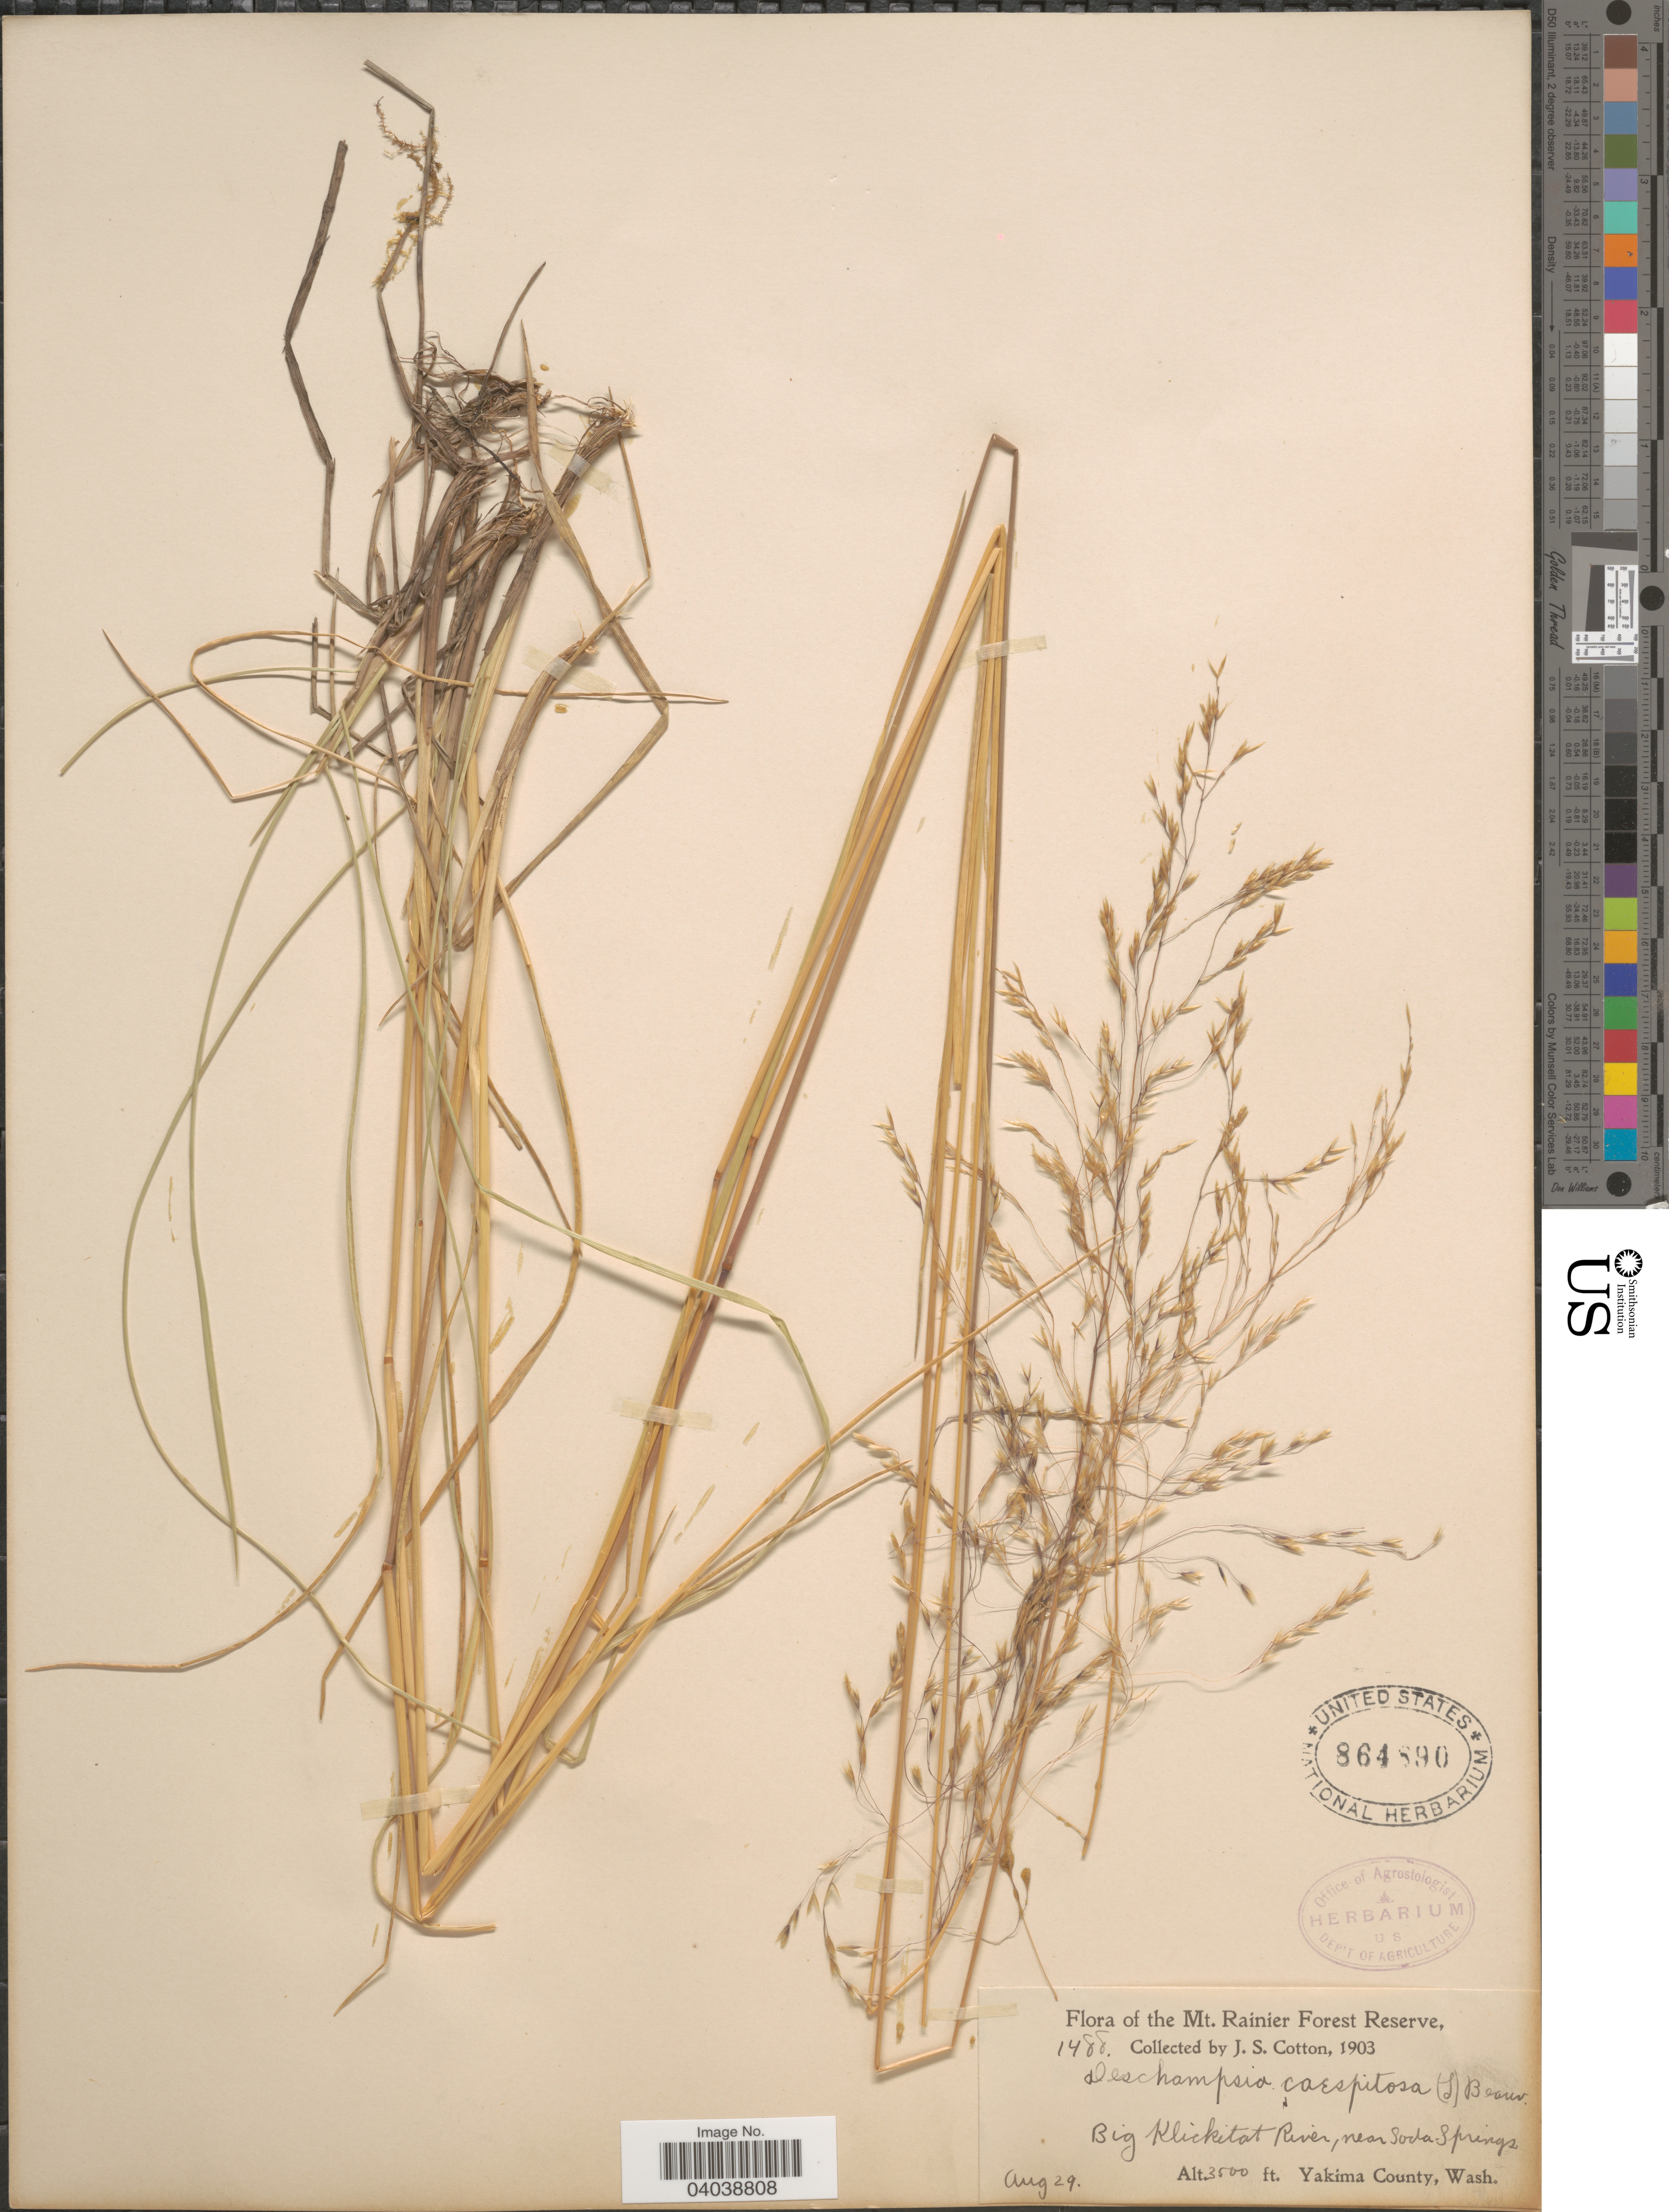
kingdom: Plantae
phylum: Tracheophyta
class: Liliopsida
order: Poales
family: Poaceae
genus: Deschampsia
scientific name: Deschampsia cespitosa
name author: (L.) P. Beauv.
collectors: J. S. Cotton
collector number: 1488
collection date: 1903-08-29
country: United States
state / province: Washington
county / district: Yakima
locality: The Mt. Rainier Forest Reserve. Big Klickitat River, near Soda Springs. Yakima County.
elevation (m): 1067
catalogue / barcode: US 864890